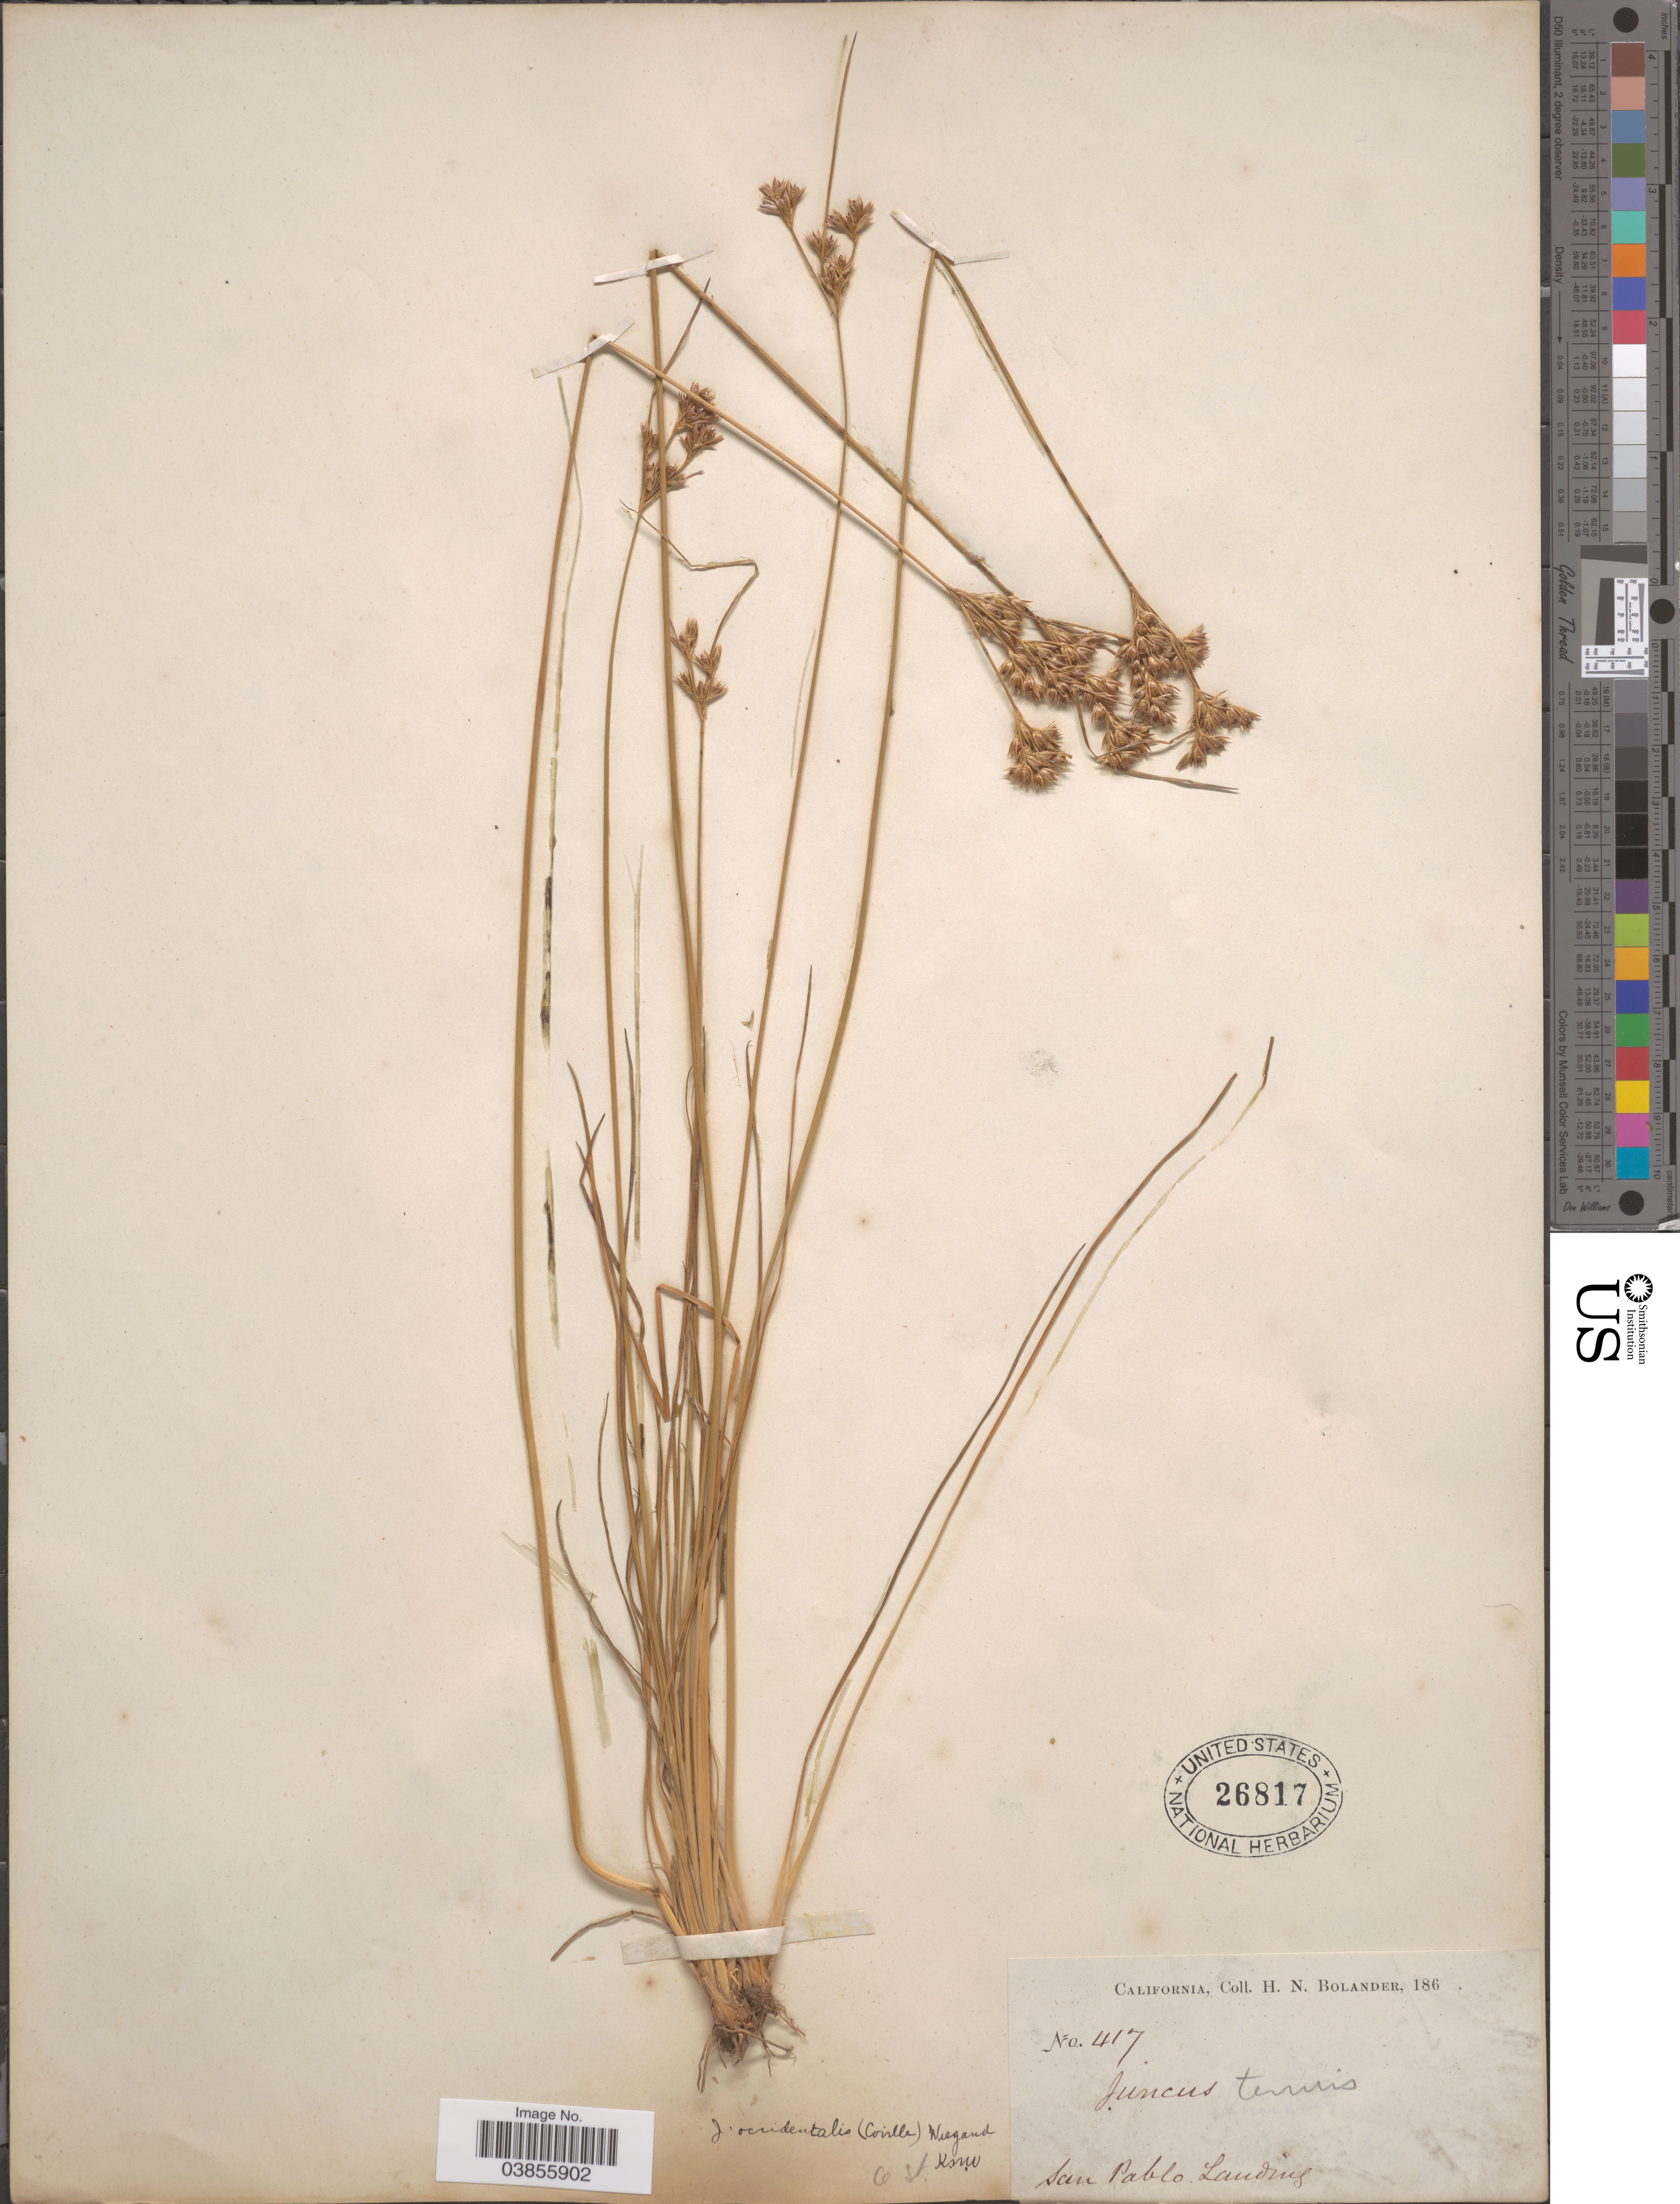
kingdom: Plantae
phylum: Tracheophyta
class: Liliopsida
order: Poales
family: Juncaceae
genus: Juncus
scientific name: Juncus occidentalis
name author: (Coville) Wiegand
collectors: H. Bolander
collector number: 417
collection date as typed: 186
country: United States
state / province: California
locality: San Pablo Landing.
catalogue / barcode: US 26817